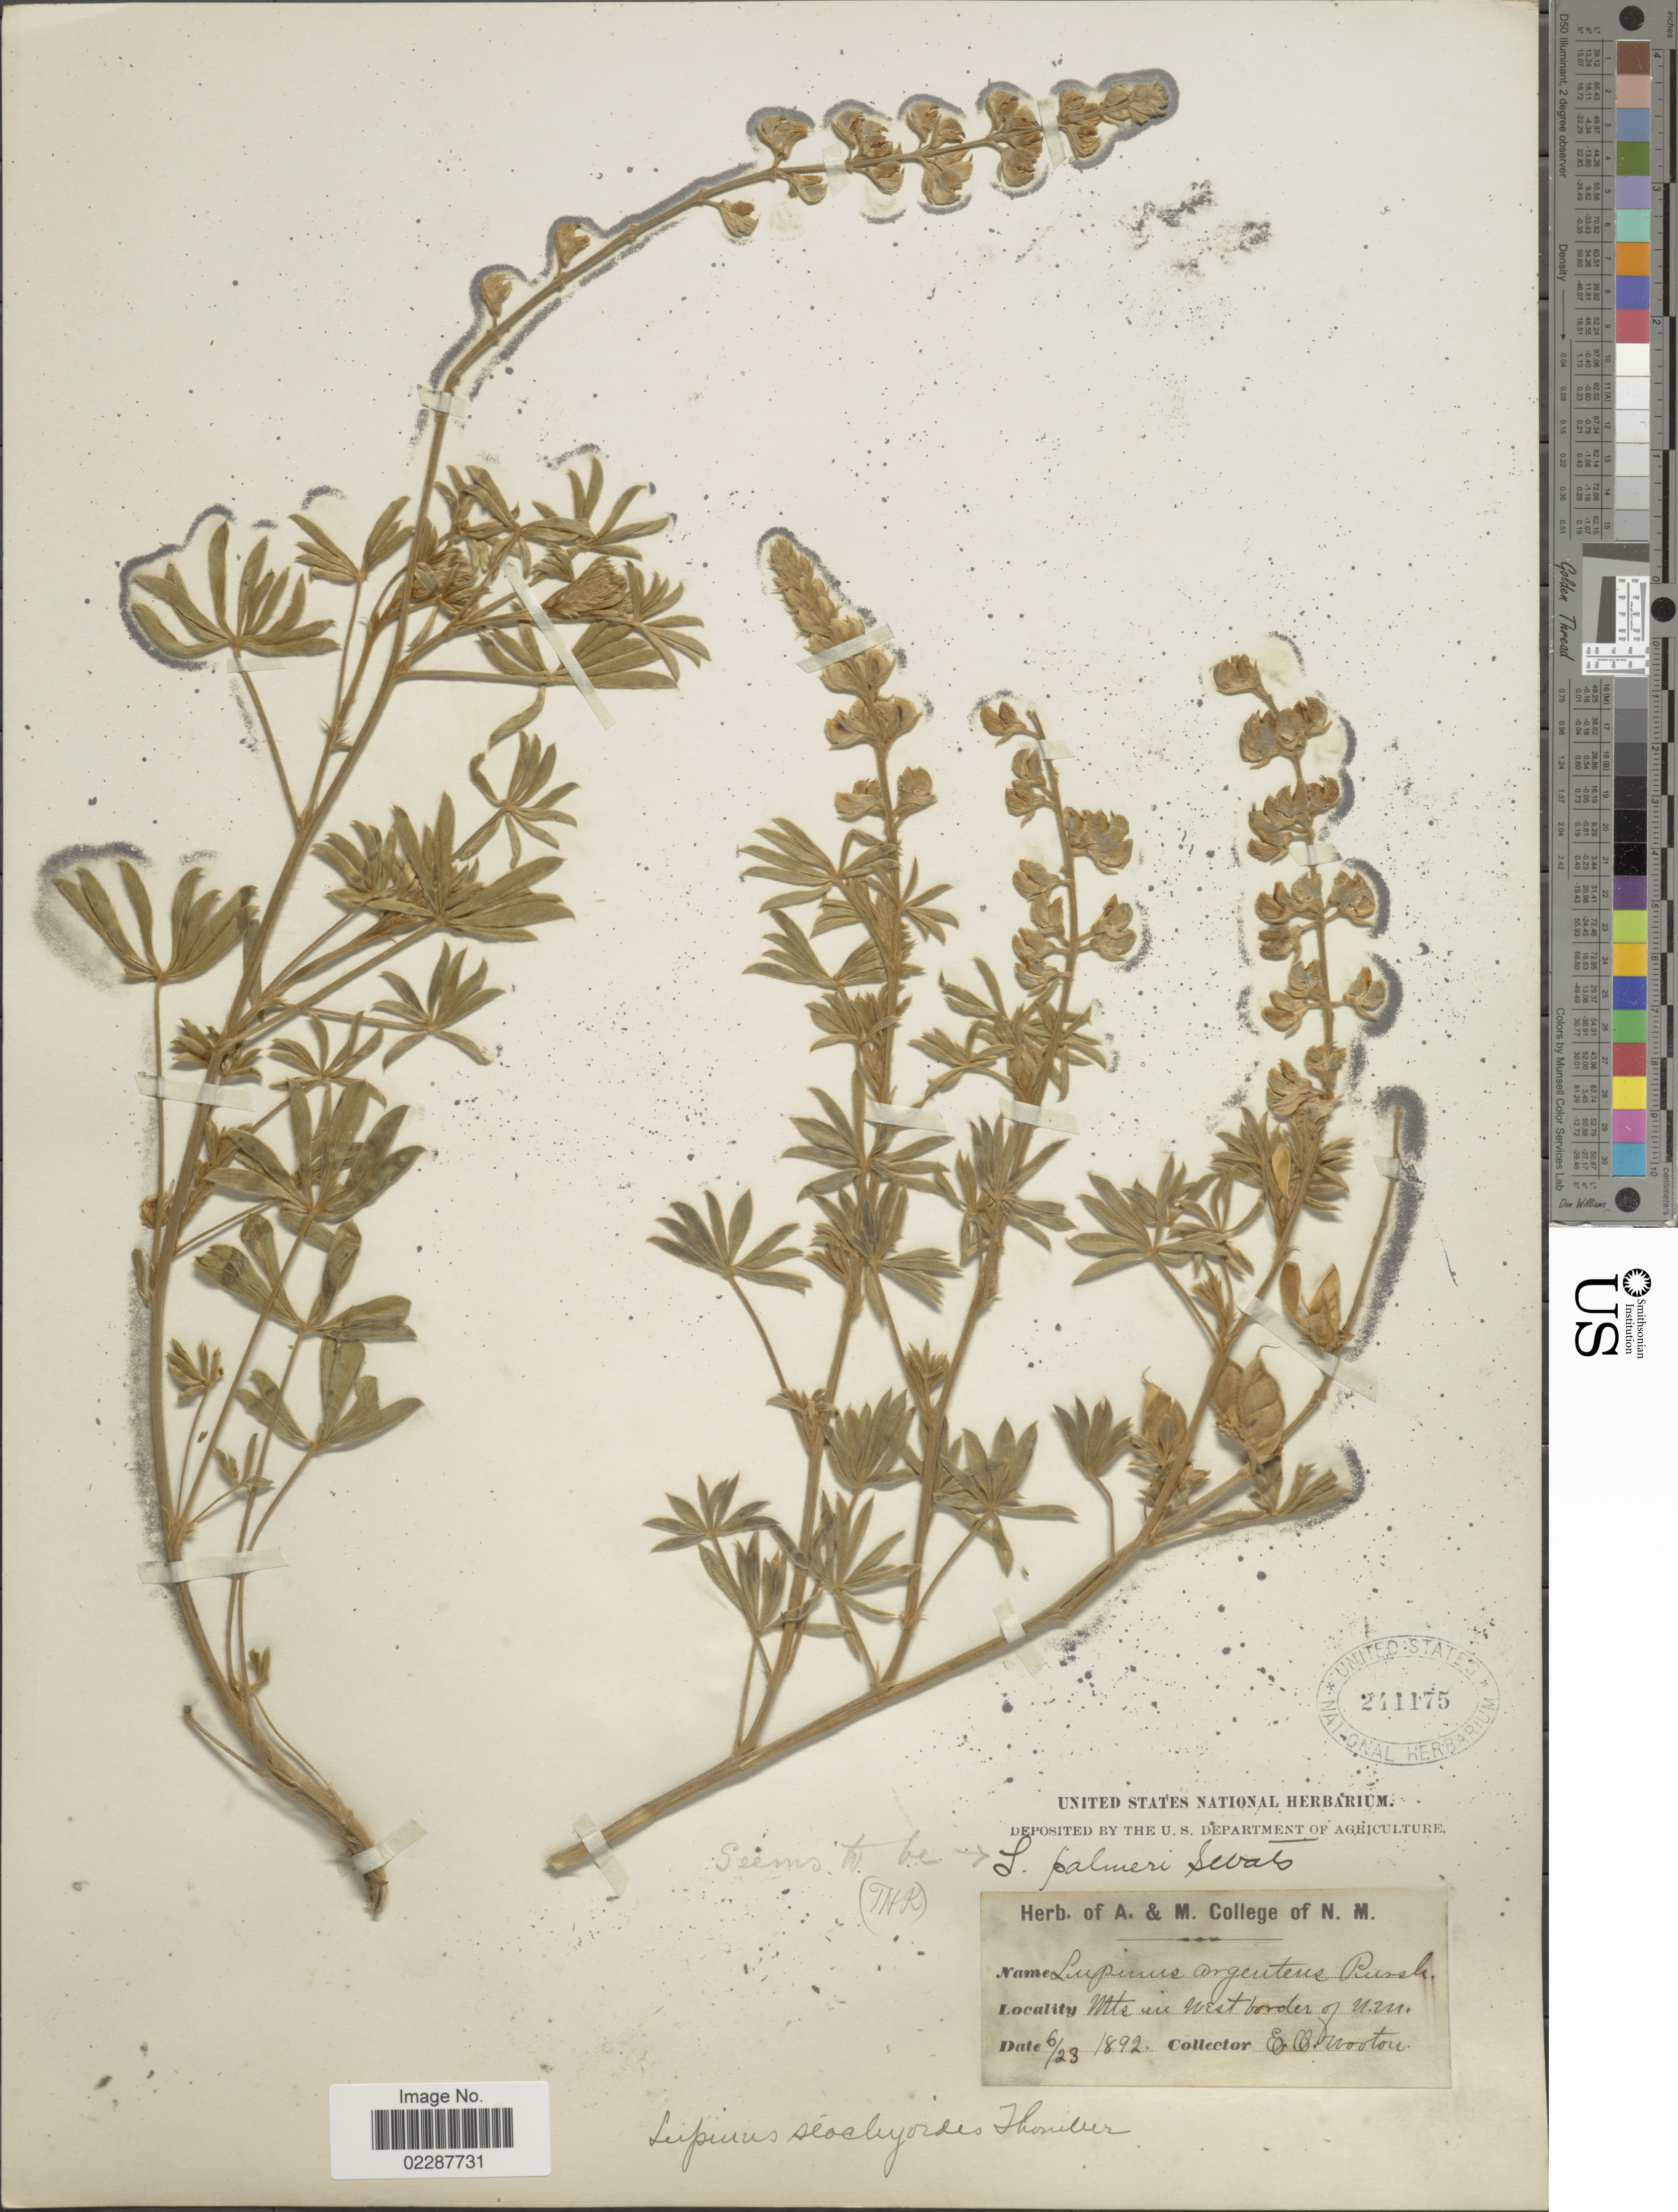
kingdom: Plantae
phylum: Tracheophyta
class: Magnoliopsida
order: Fabales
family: Fabaceae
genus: Lupinus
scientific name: Lupinus stachyoides, ined.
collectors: E. O. Wooton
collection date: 1892-06-23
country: United States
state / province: New Mexico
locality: Mts in west border of N.M.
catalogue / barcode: US 241175